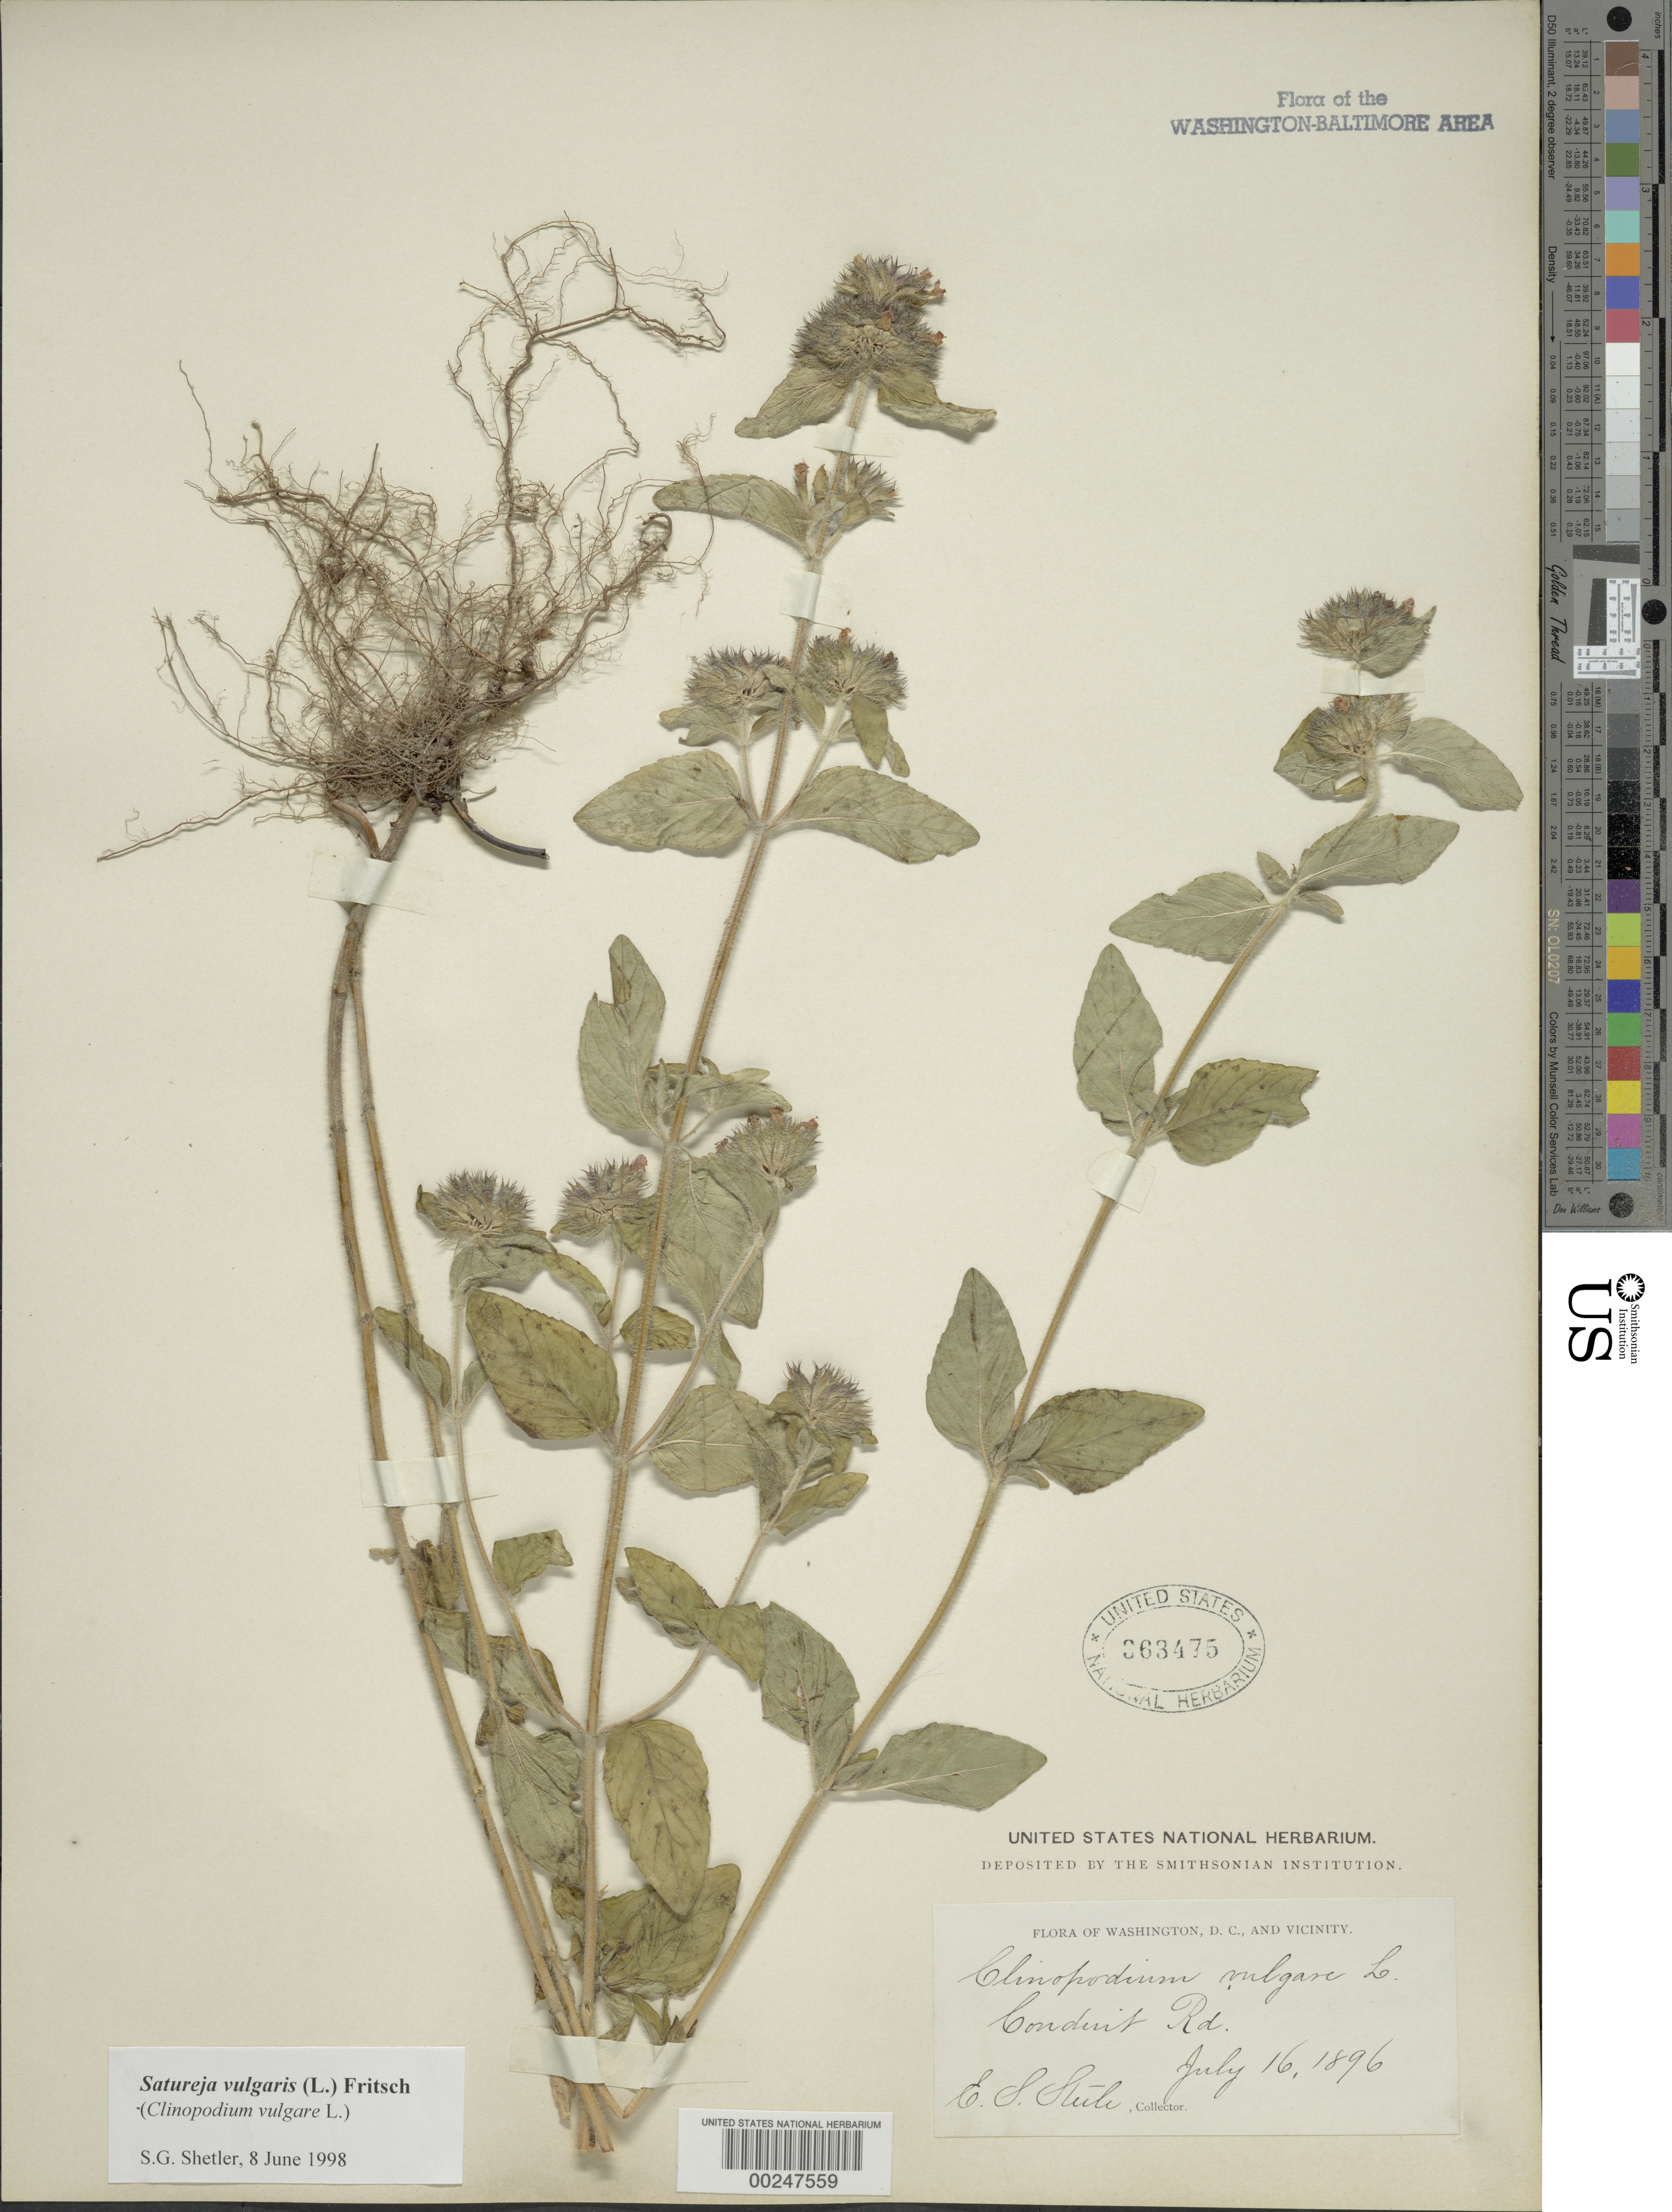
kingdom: Plantae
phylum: Tracheophyta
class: Magnoliopsida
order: Lamiales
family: Lamiaceae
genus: Clinopodium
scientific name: Clinopodium vulgare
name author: L.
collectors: E. Steele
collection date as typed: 16 Jul 1896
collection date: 1896-07-16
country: United States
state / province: District of Columbia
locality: Conduit Road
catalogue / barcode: US 363475